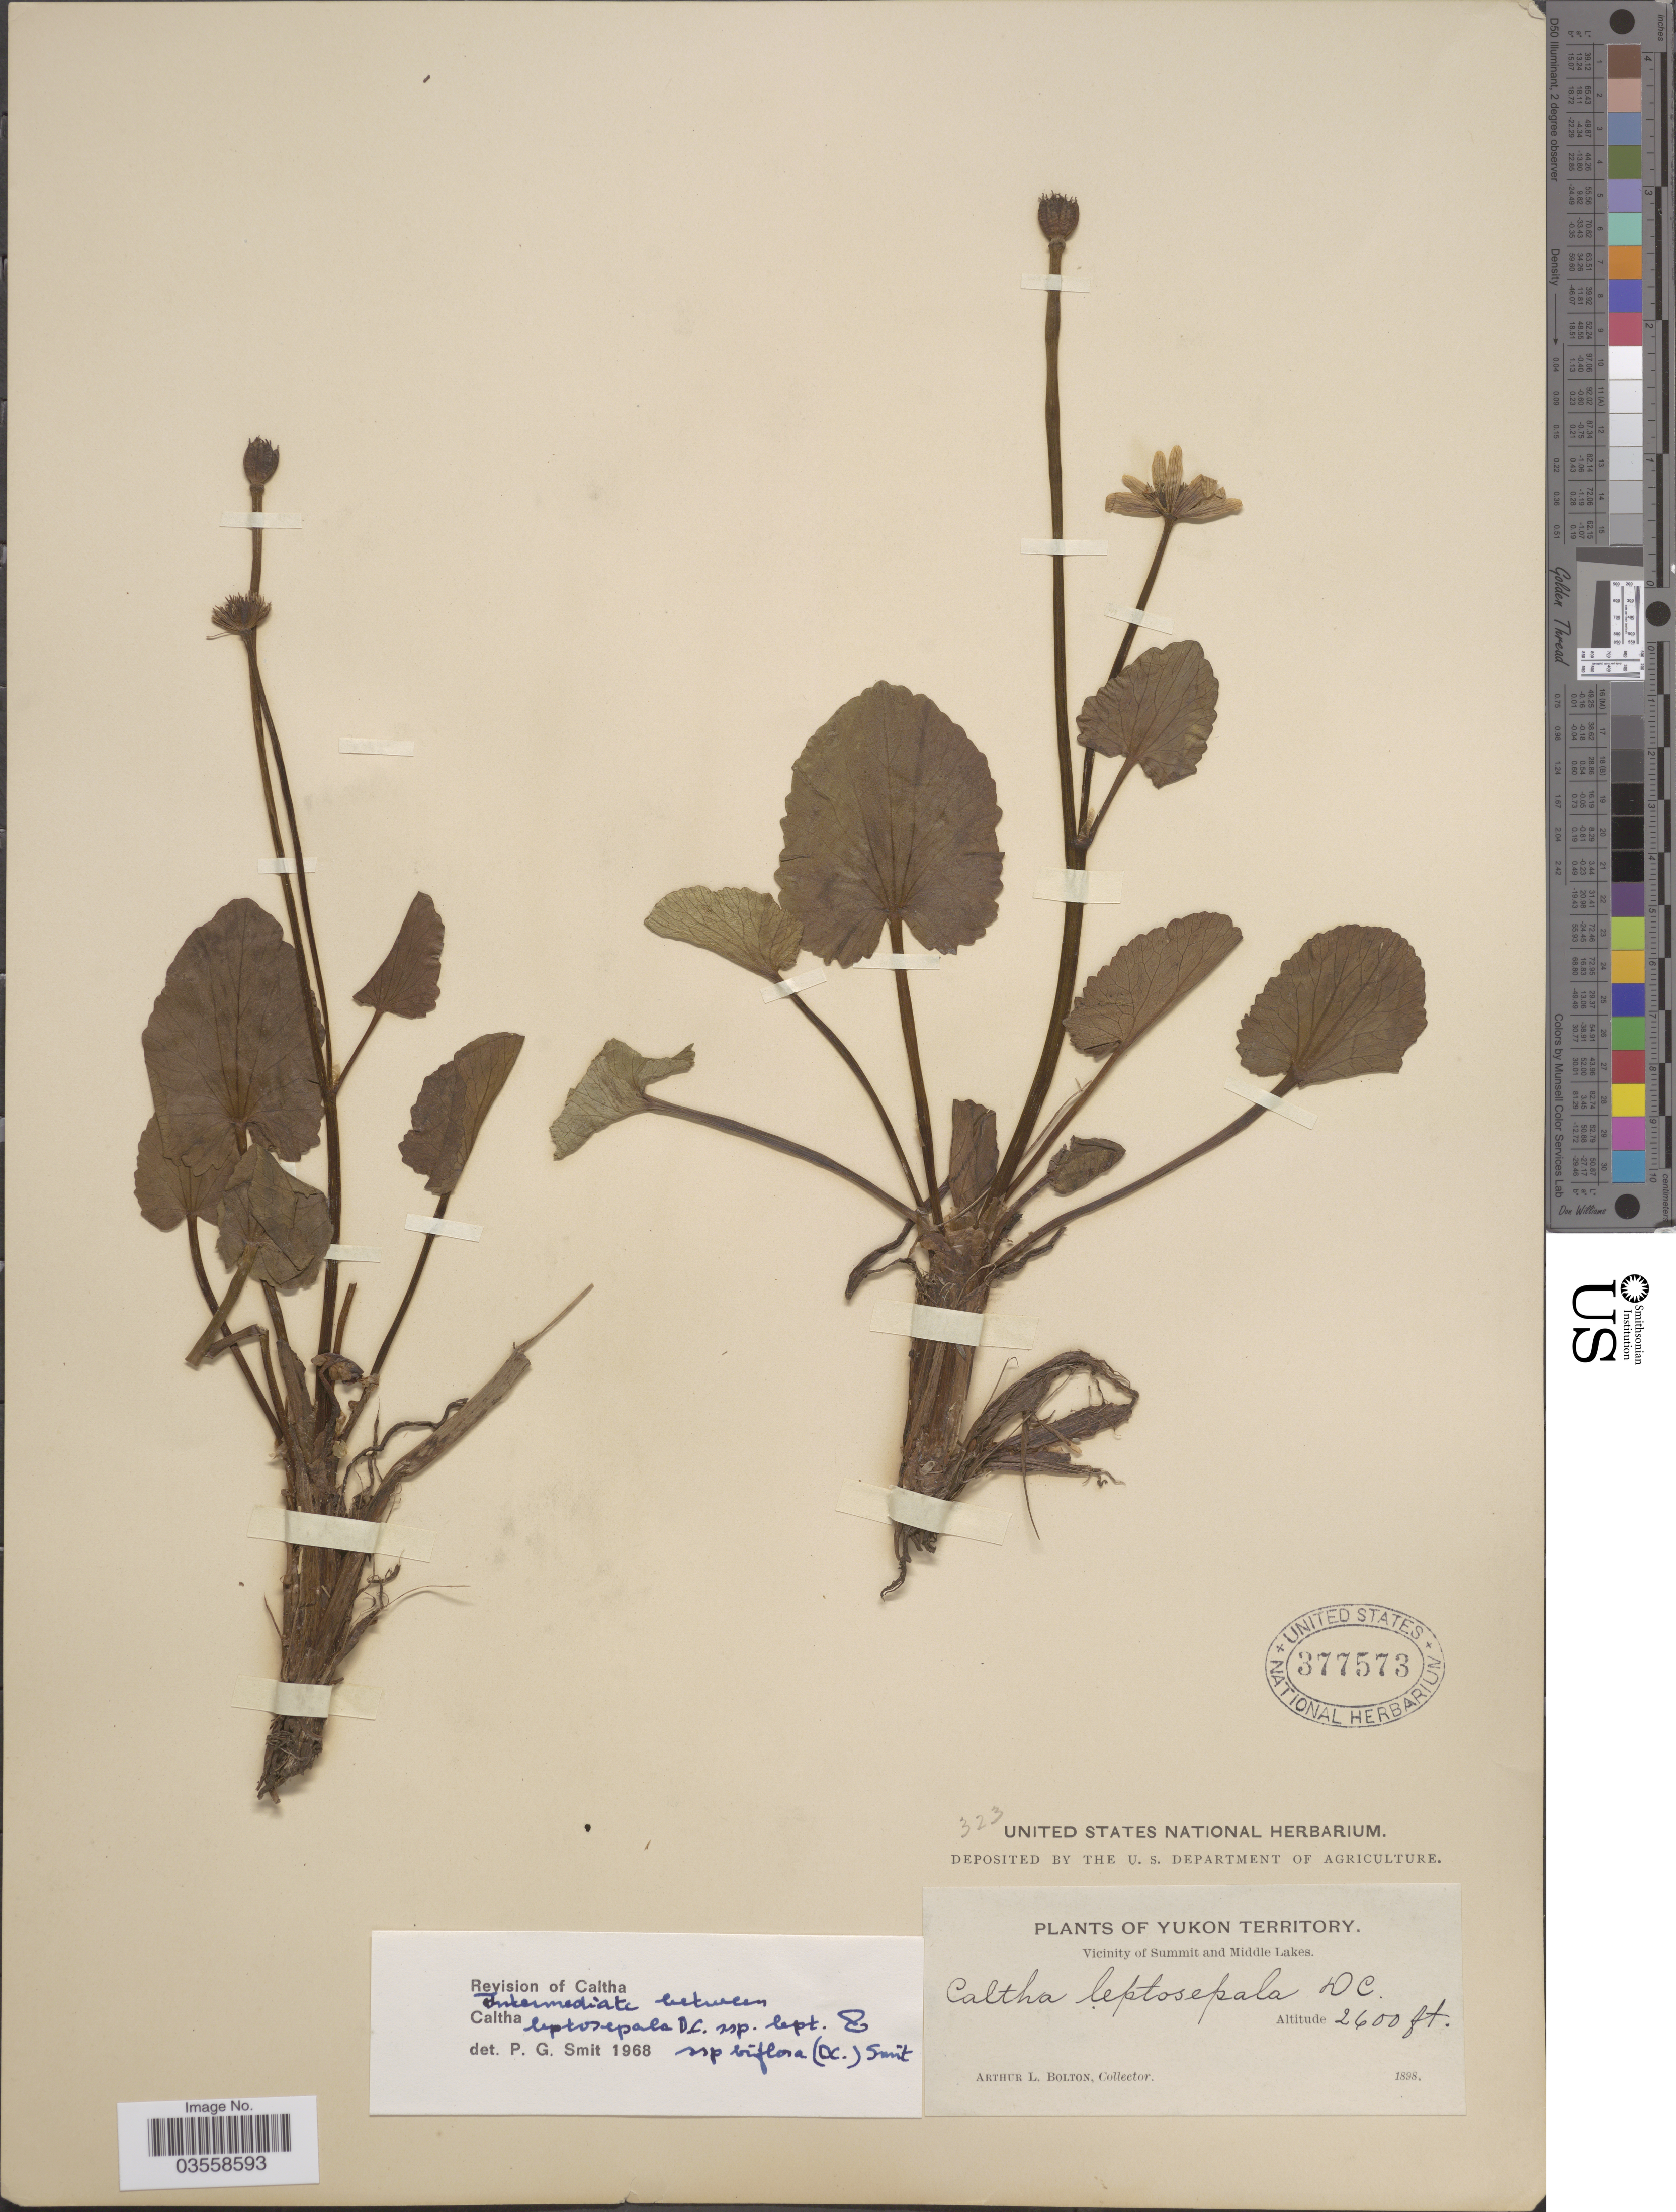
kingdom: Plantae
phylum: Tracheophyta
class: Magnoliopsida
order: Ranunculales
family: Ranunculaceae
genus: Caltha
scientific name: Caltha leptosepala subsp. biflora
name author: DC.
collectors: A. Bolton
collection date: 1898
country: Canada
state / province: Yukon Territory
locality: Vicinity of Summit and Middle Lakes.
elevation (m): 792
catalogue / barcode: US 377573